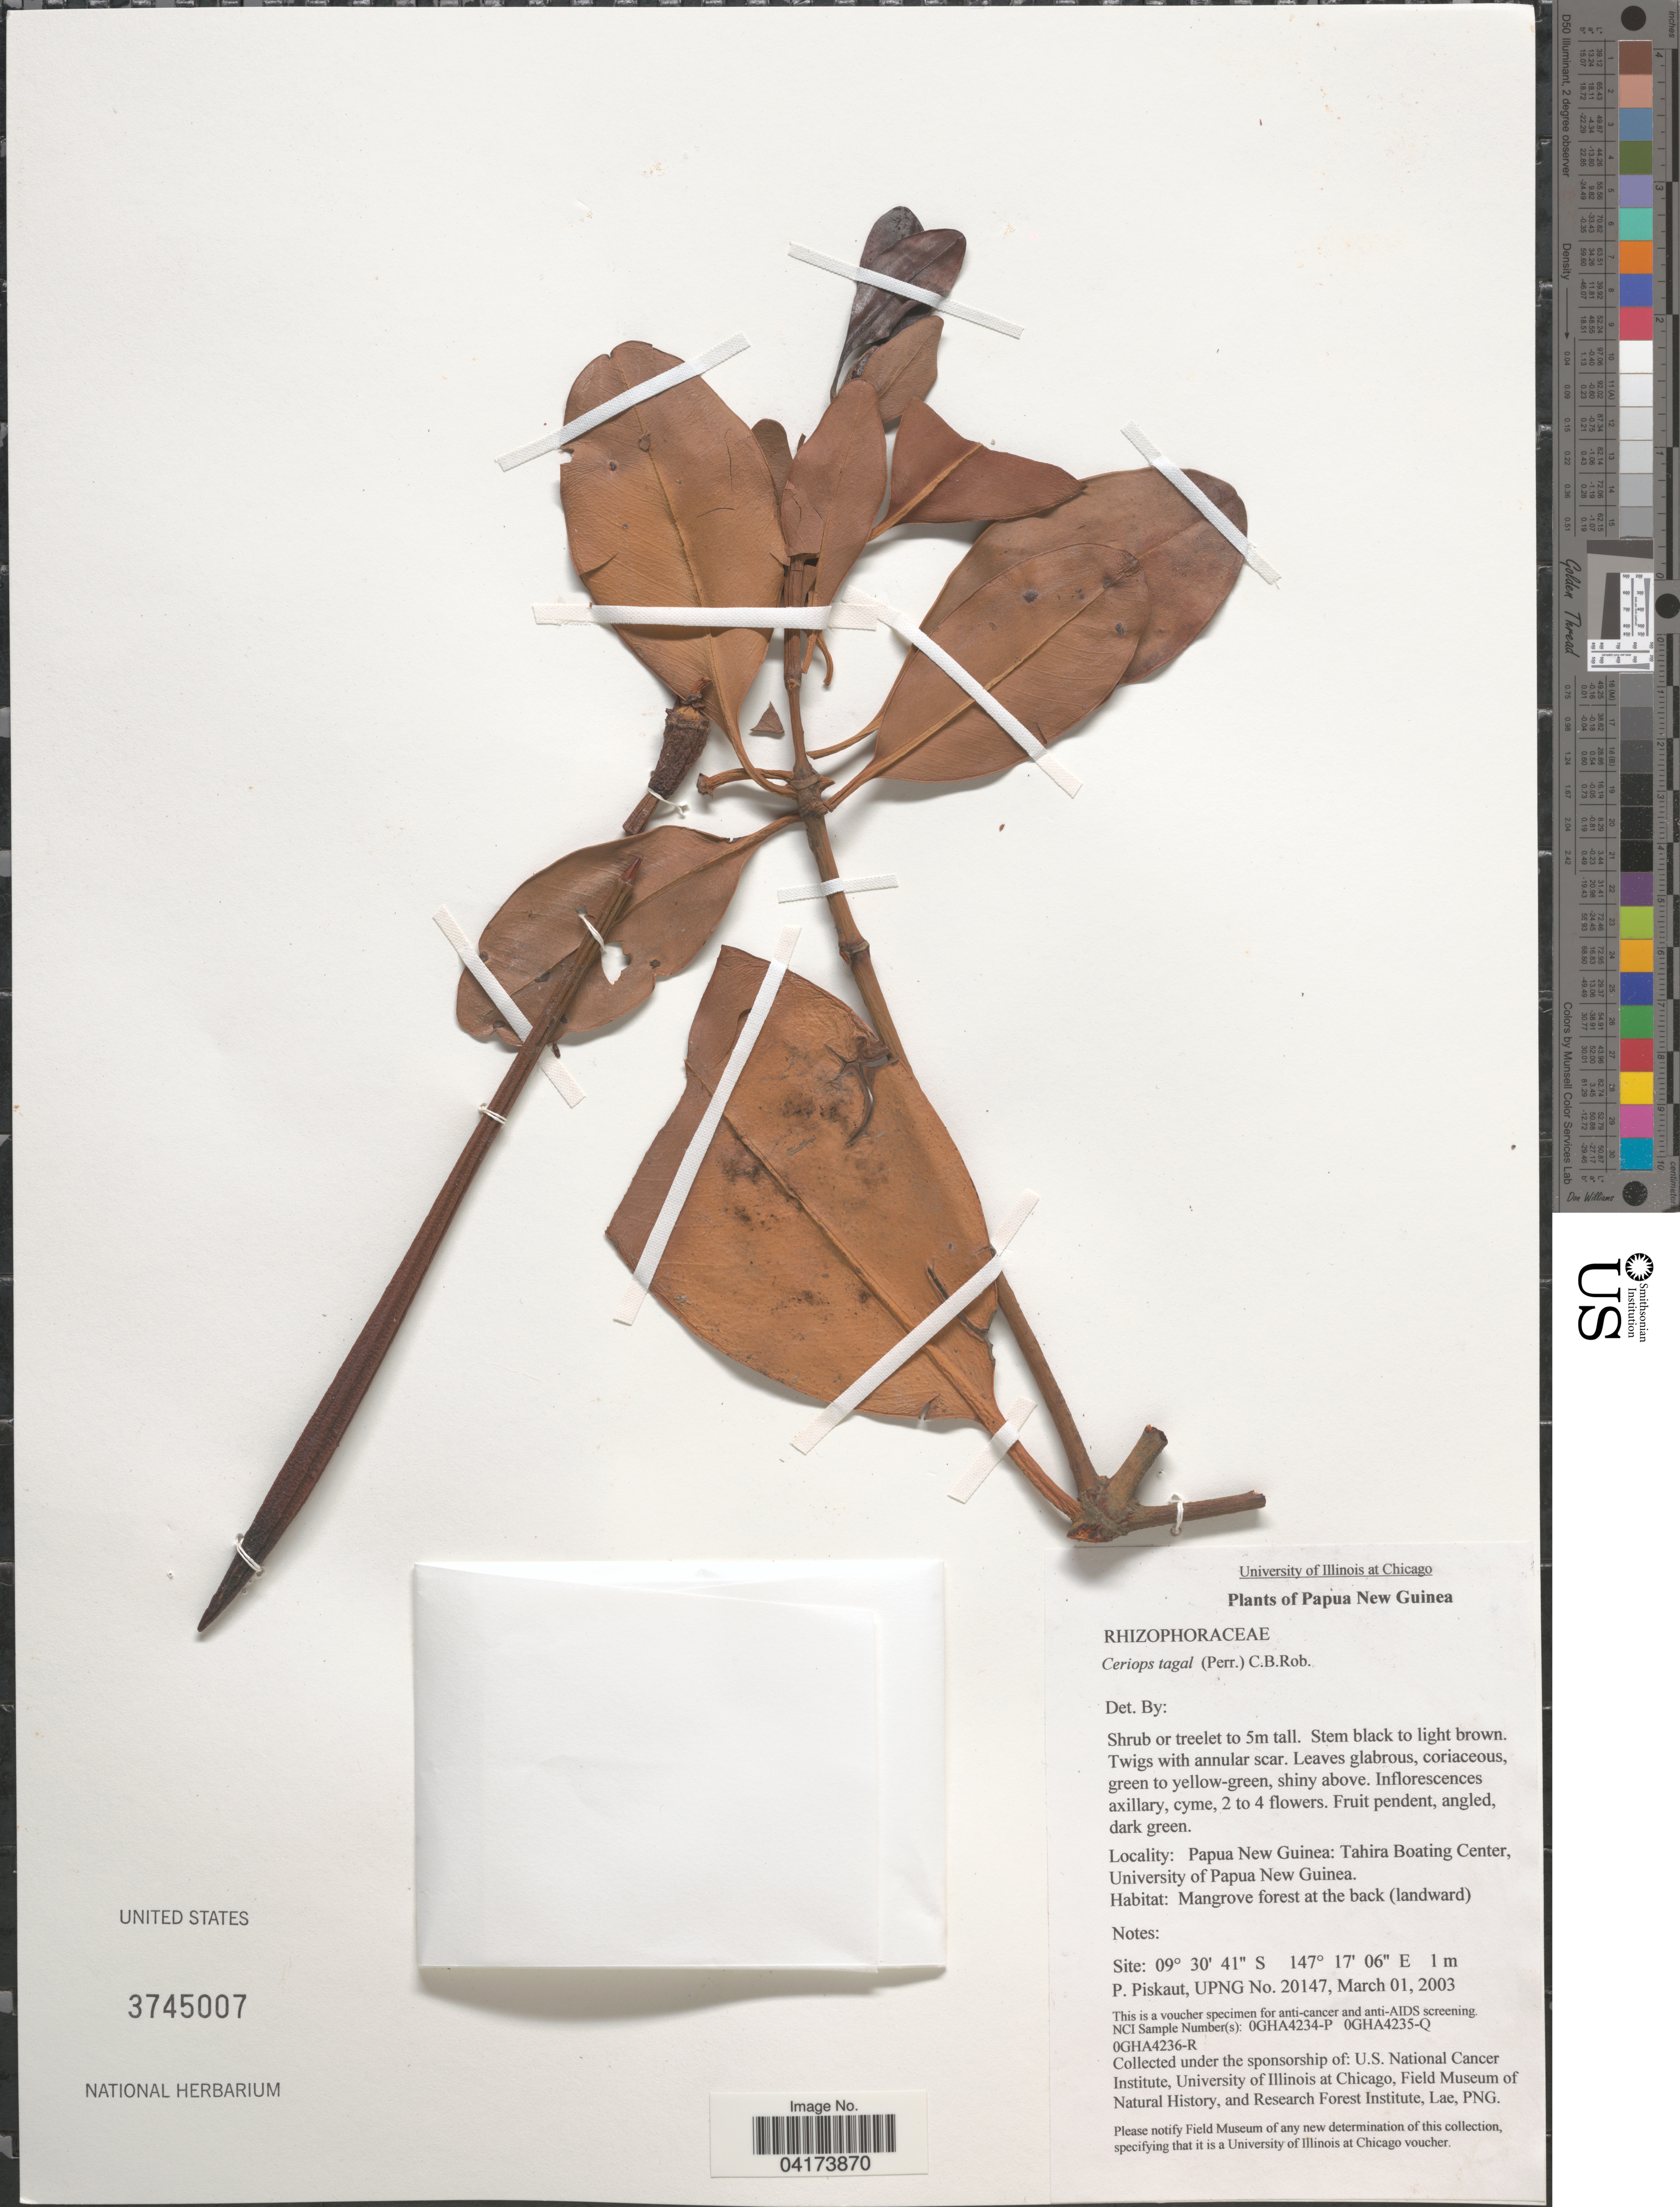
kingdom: Plantae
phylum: Tracheophyta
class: Magnoliopsida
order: Malpighiales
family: Rhizophoraceae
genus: Ceriops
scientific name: Ceriops tagal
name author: (Perr.) C.B. Rob.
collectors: P. Piskaut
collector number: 20147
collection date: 2003-03-01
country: Papua New Guinea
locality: Tahira Boating Center, University of Papua New Guinea.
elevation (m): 1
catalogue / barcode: US 3745007